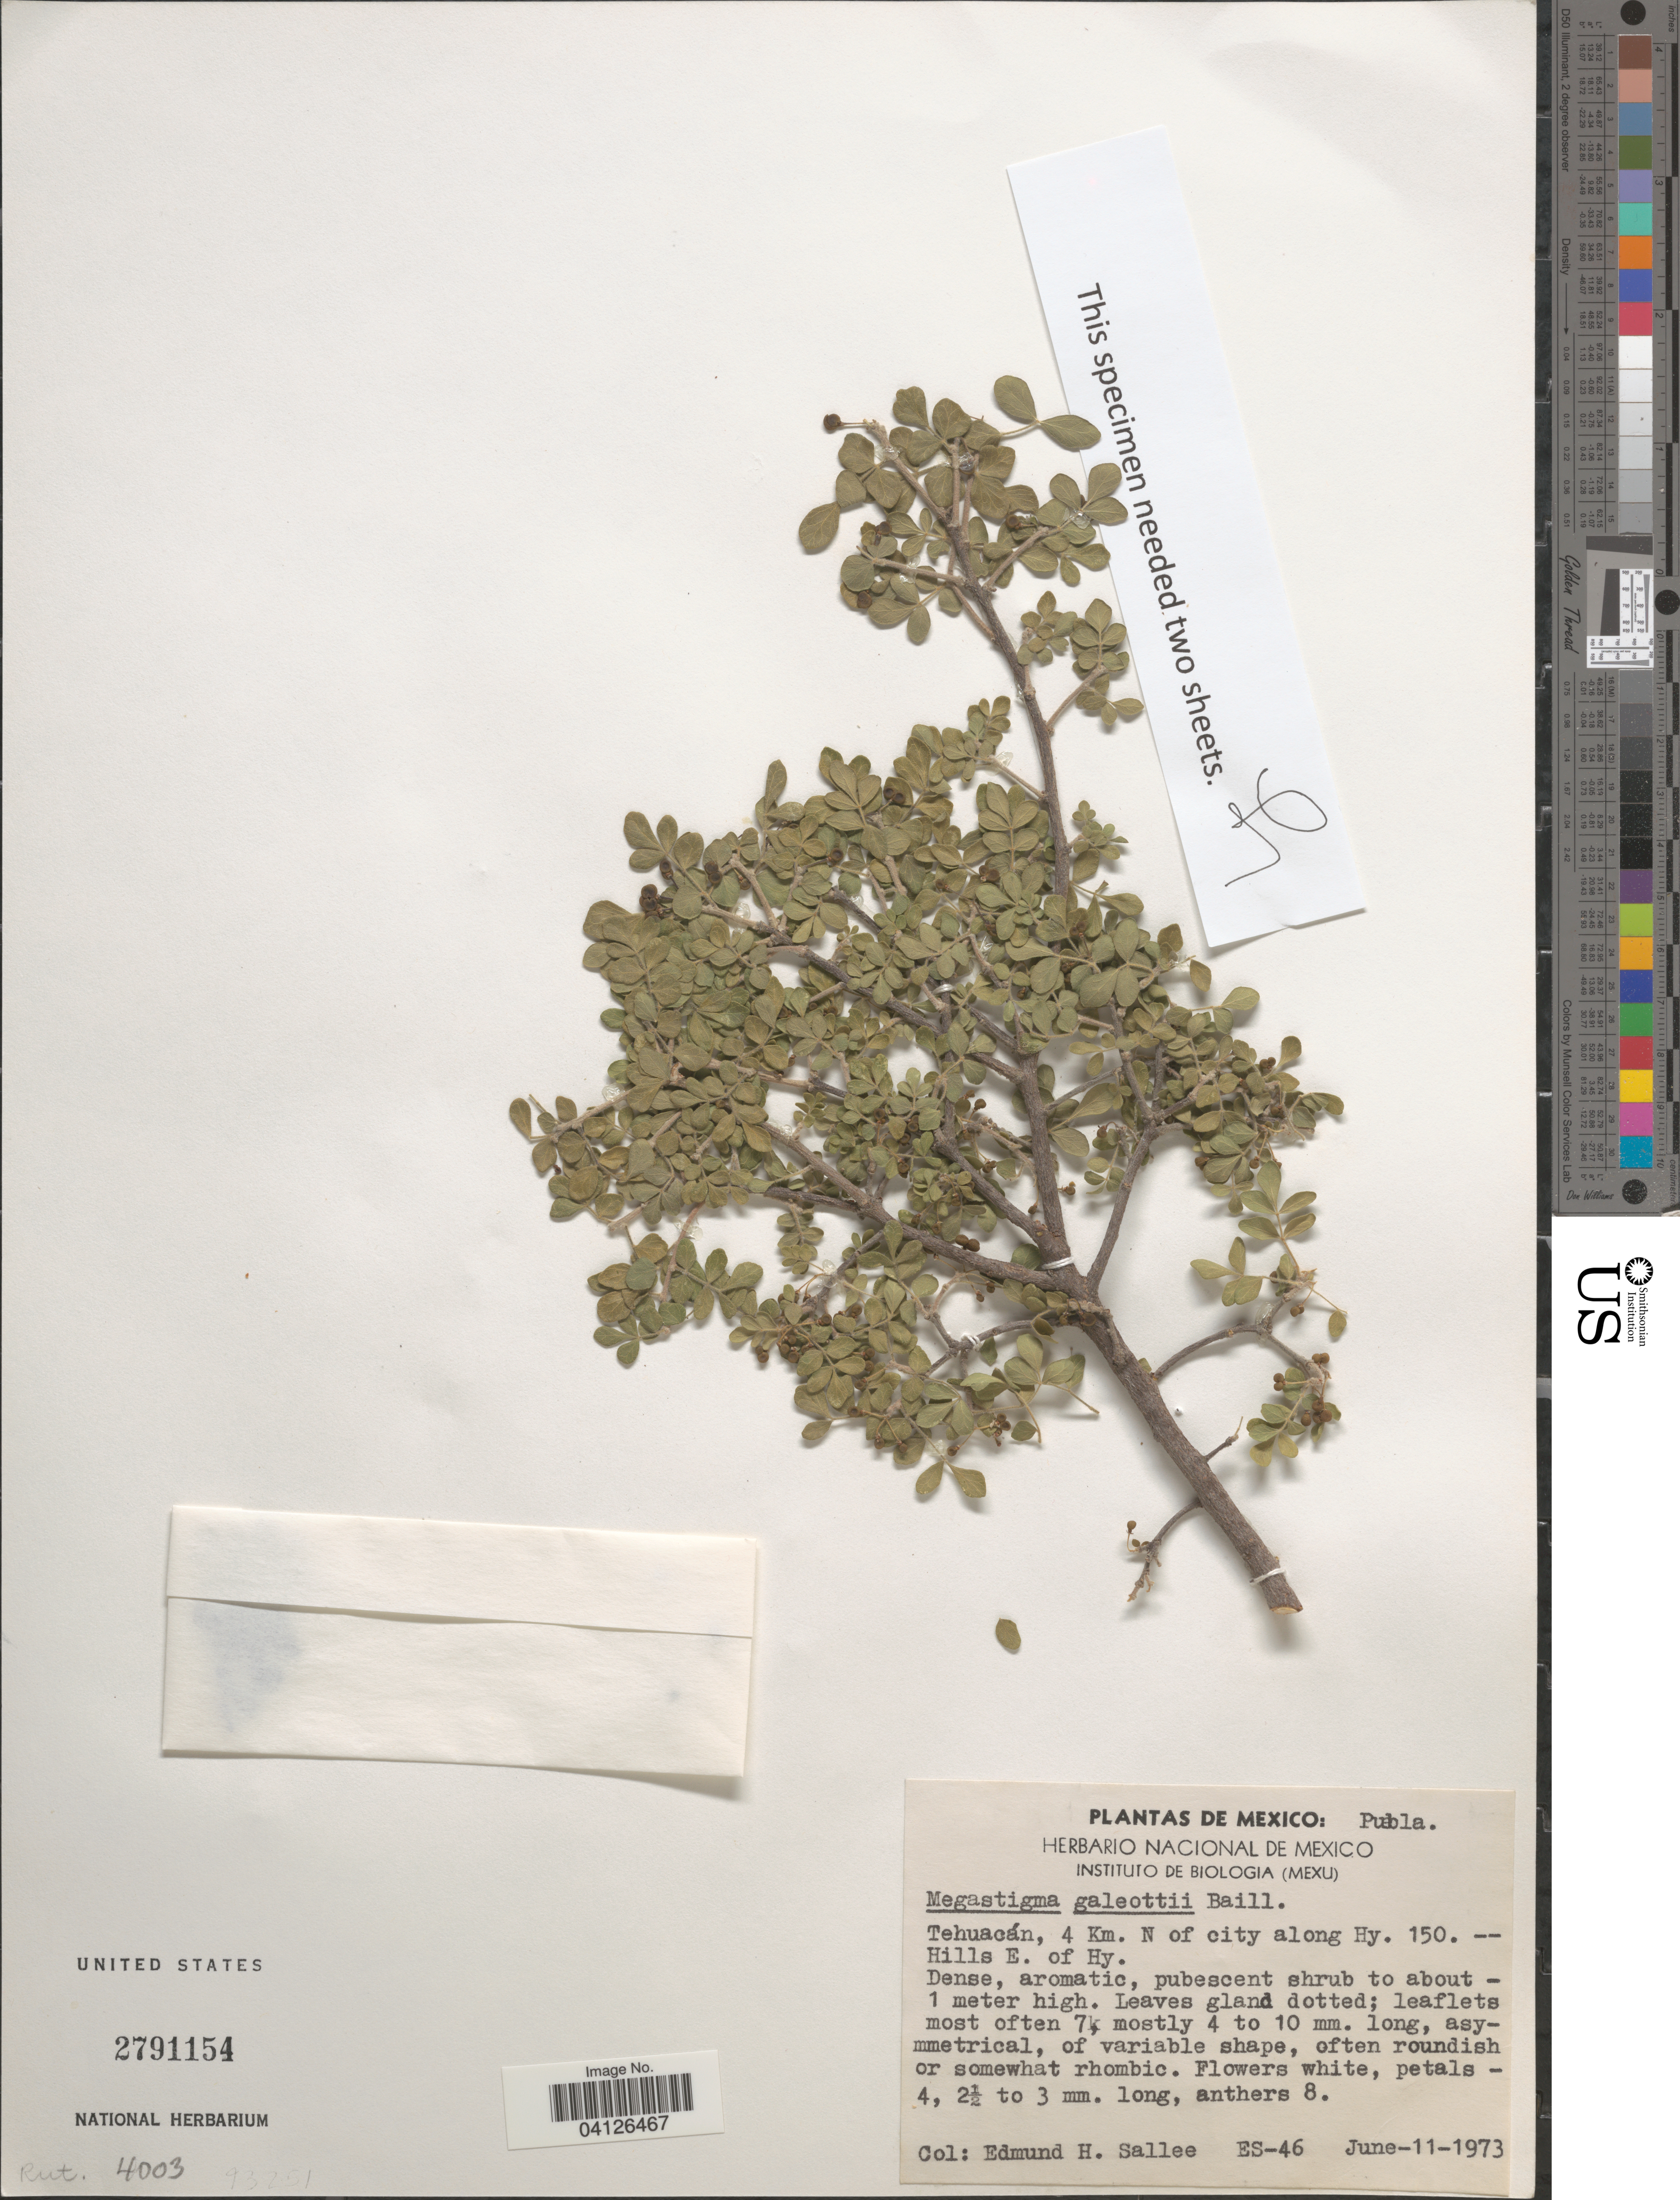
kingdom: Plantae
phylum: Tracheophyta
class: Magnoliopsida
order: Sapindales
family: Rutaceae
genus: Megastigma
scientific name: Megastigma galeottii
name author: Baill.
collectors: E. Sallee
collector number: ES-46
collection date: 1973-06-11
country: Mexico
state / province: Puebla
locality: Tehuacán: 4 Km. N of city along Hy. 150. Hills E. of Hy.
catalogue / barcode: US 2791154